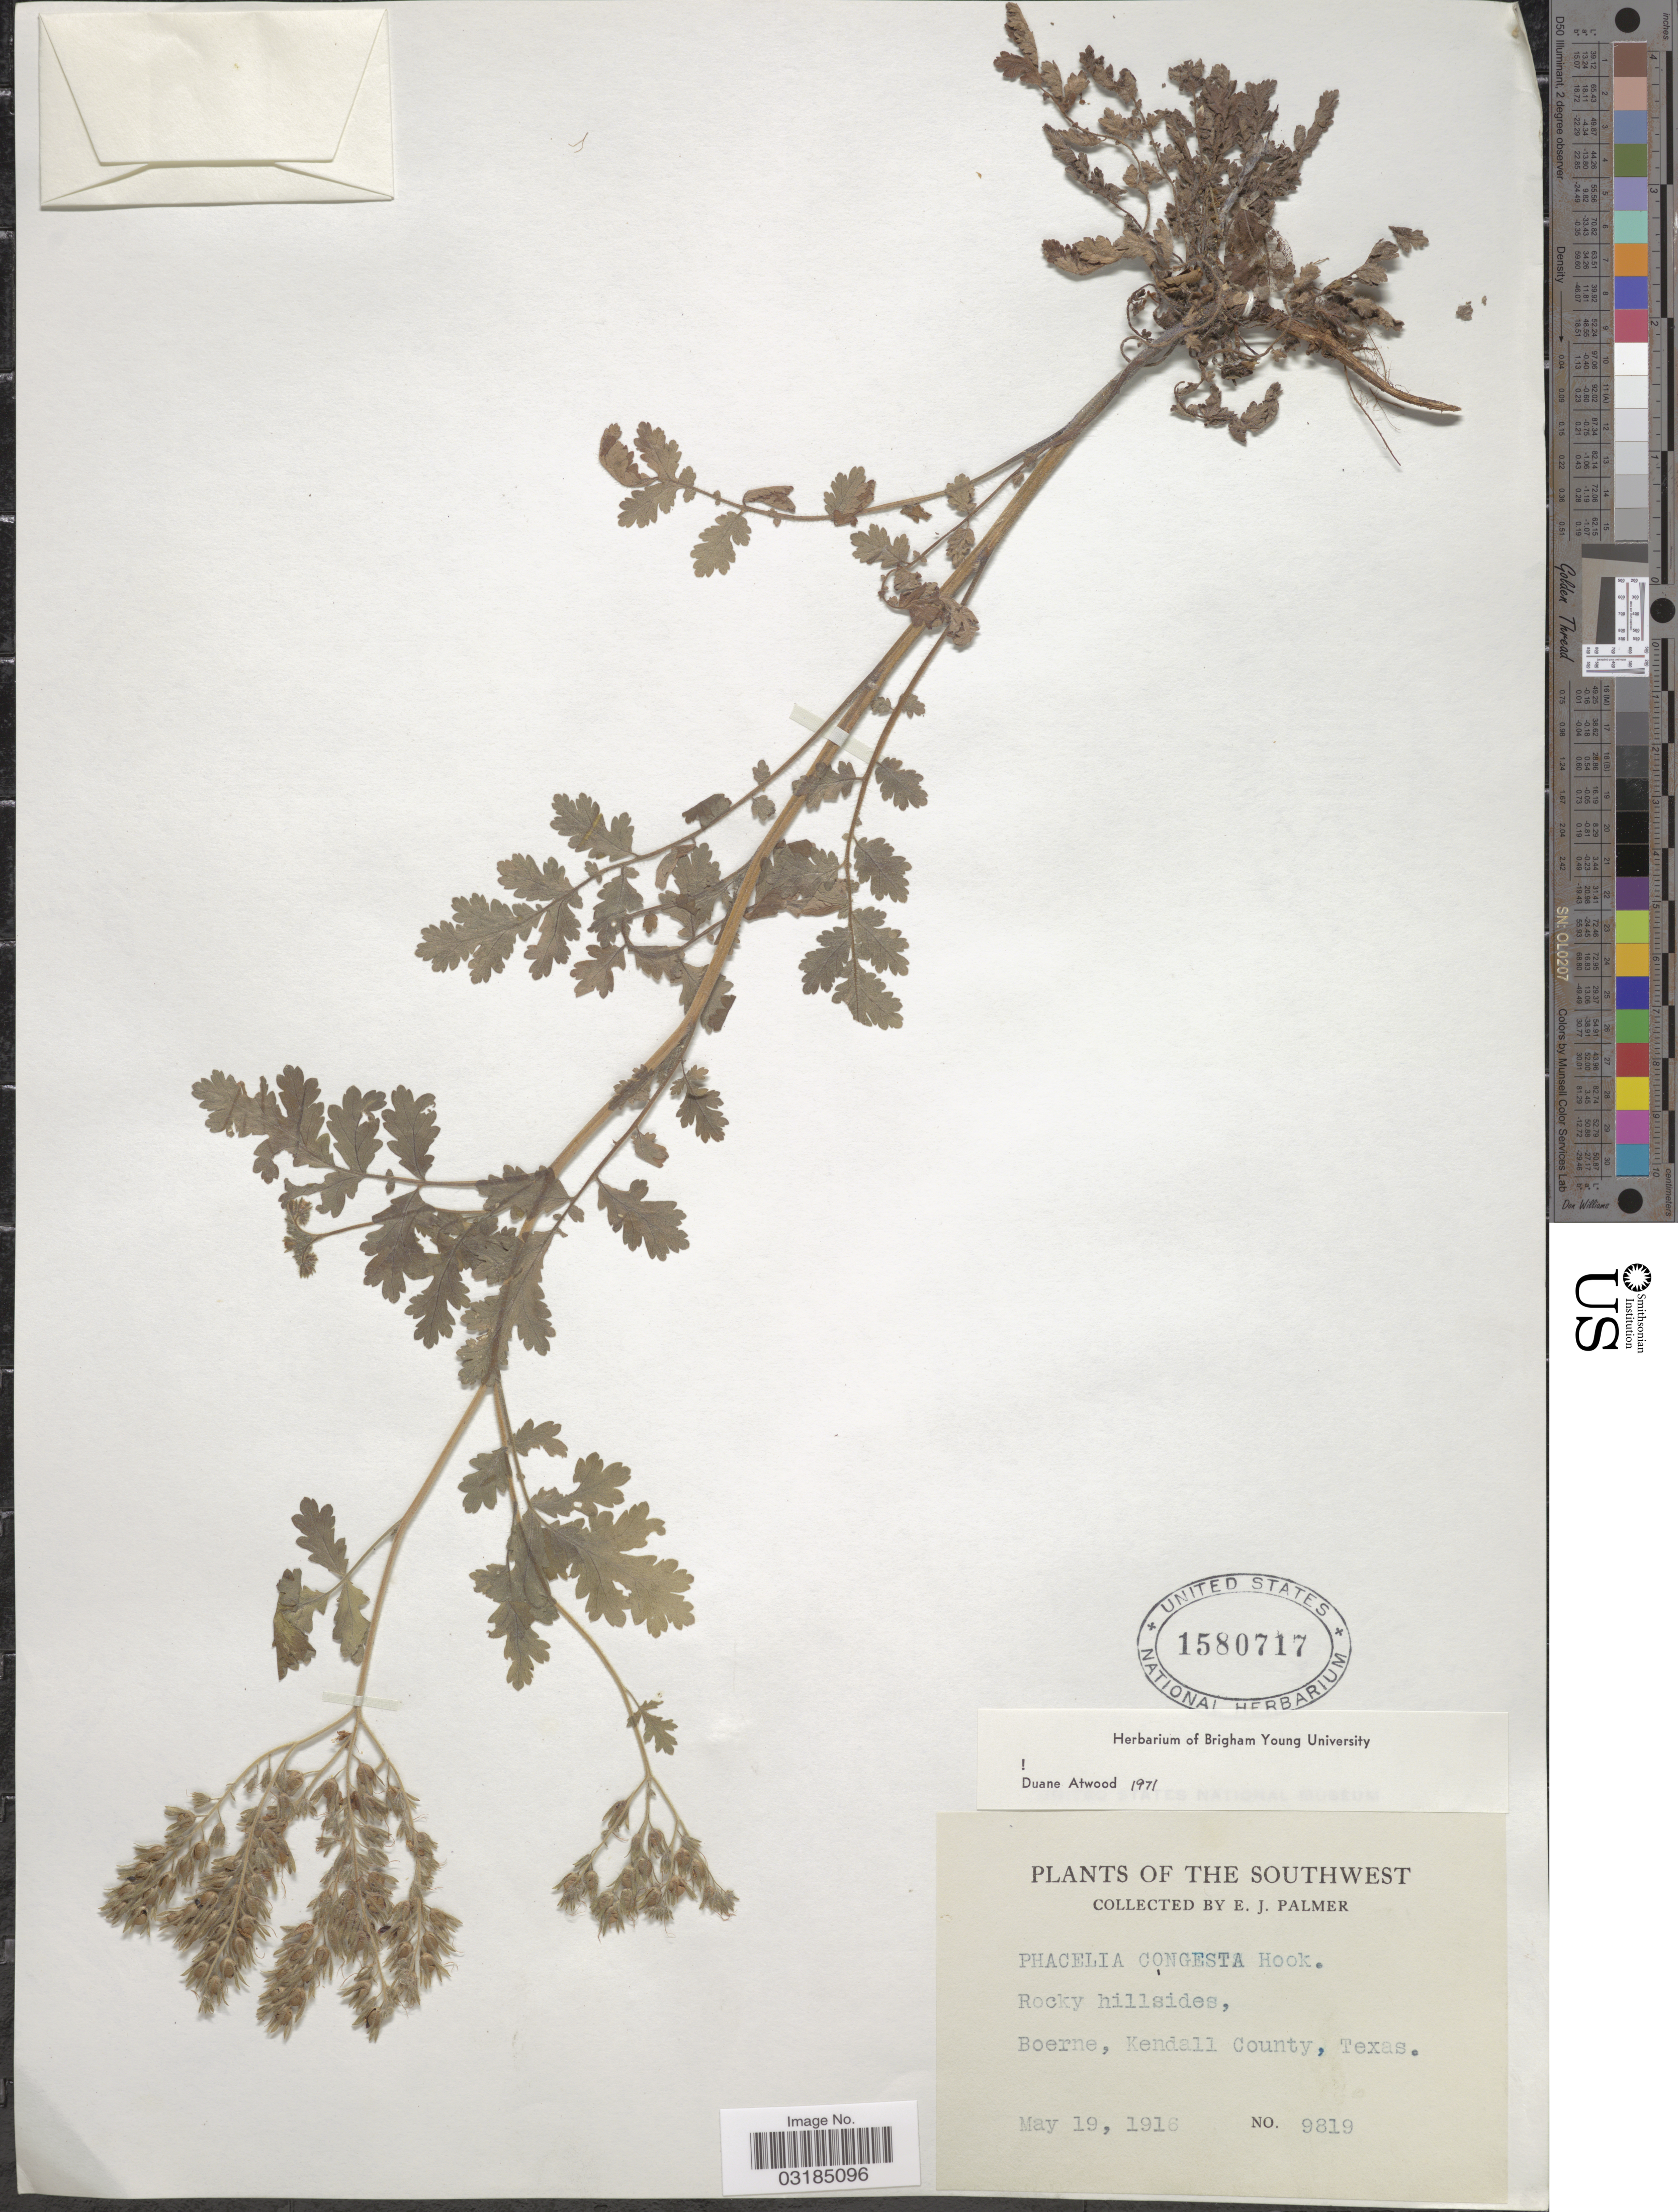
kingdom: Plantae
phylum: Tracheophyta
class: Magnoliopsida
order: Boraginales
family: Hydrophyllaceae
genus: Phacelia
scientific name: Phacelia congesta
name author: Hook.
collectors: E. J. Palmer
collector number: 9819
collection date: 1916-05-19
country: United States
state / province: Texas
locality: Southwest. Boerne, Kendall County.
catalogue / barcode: US 1580717